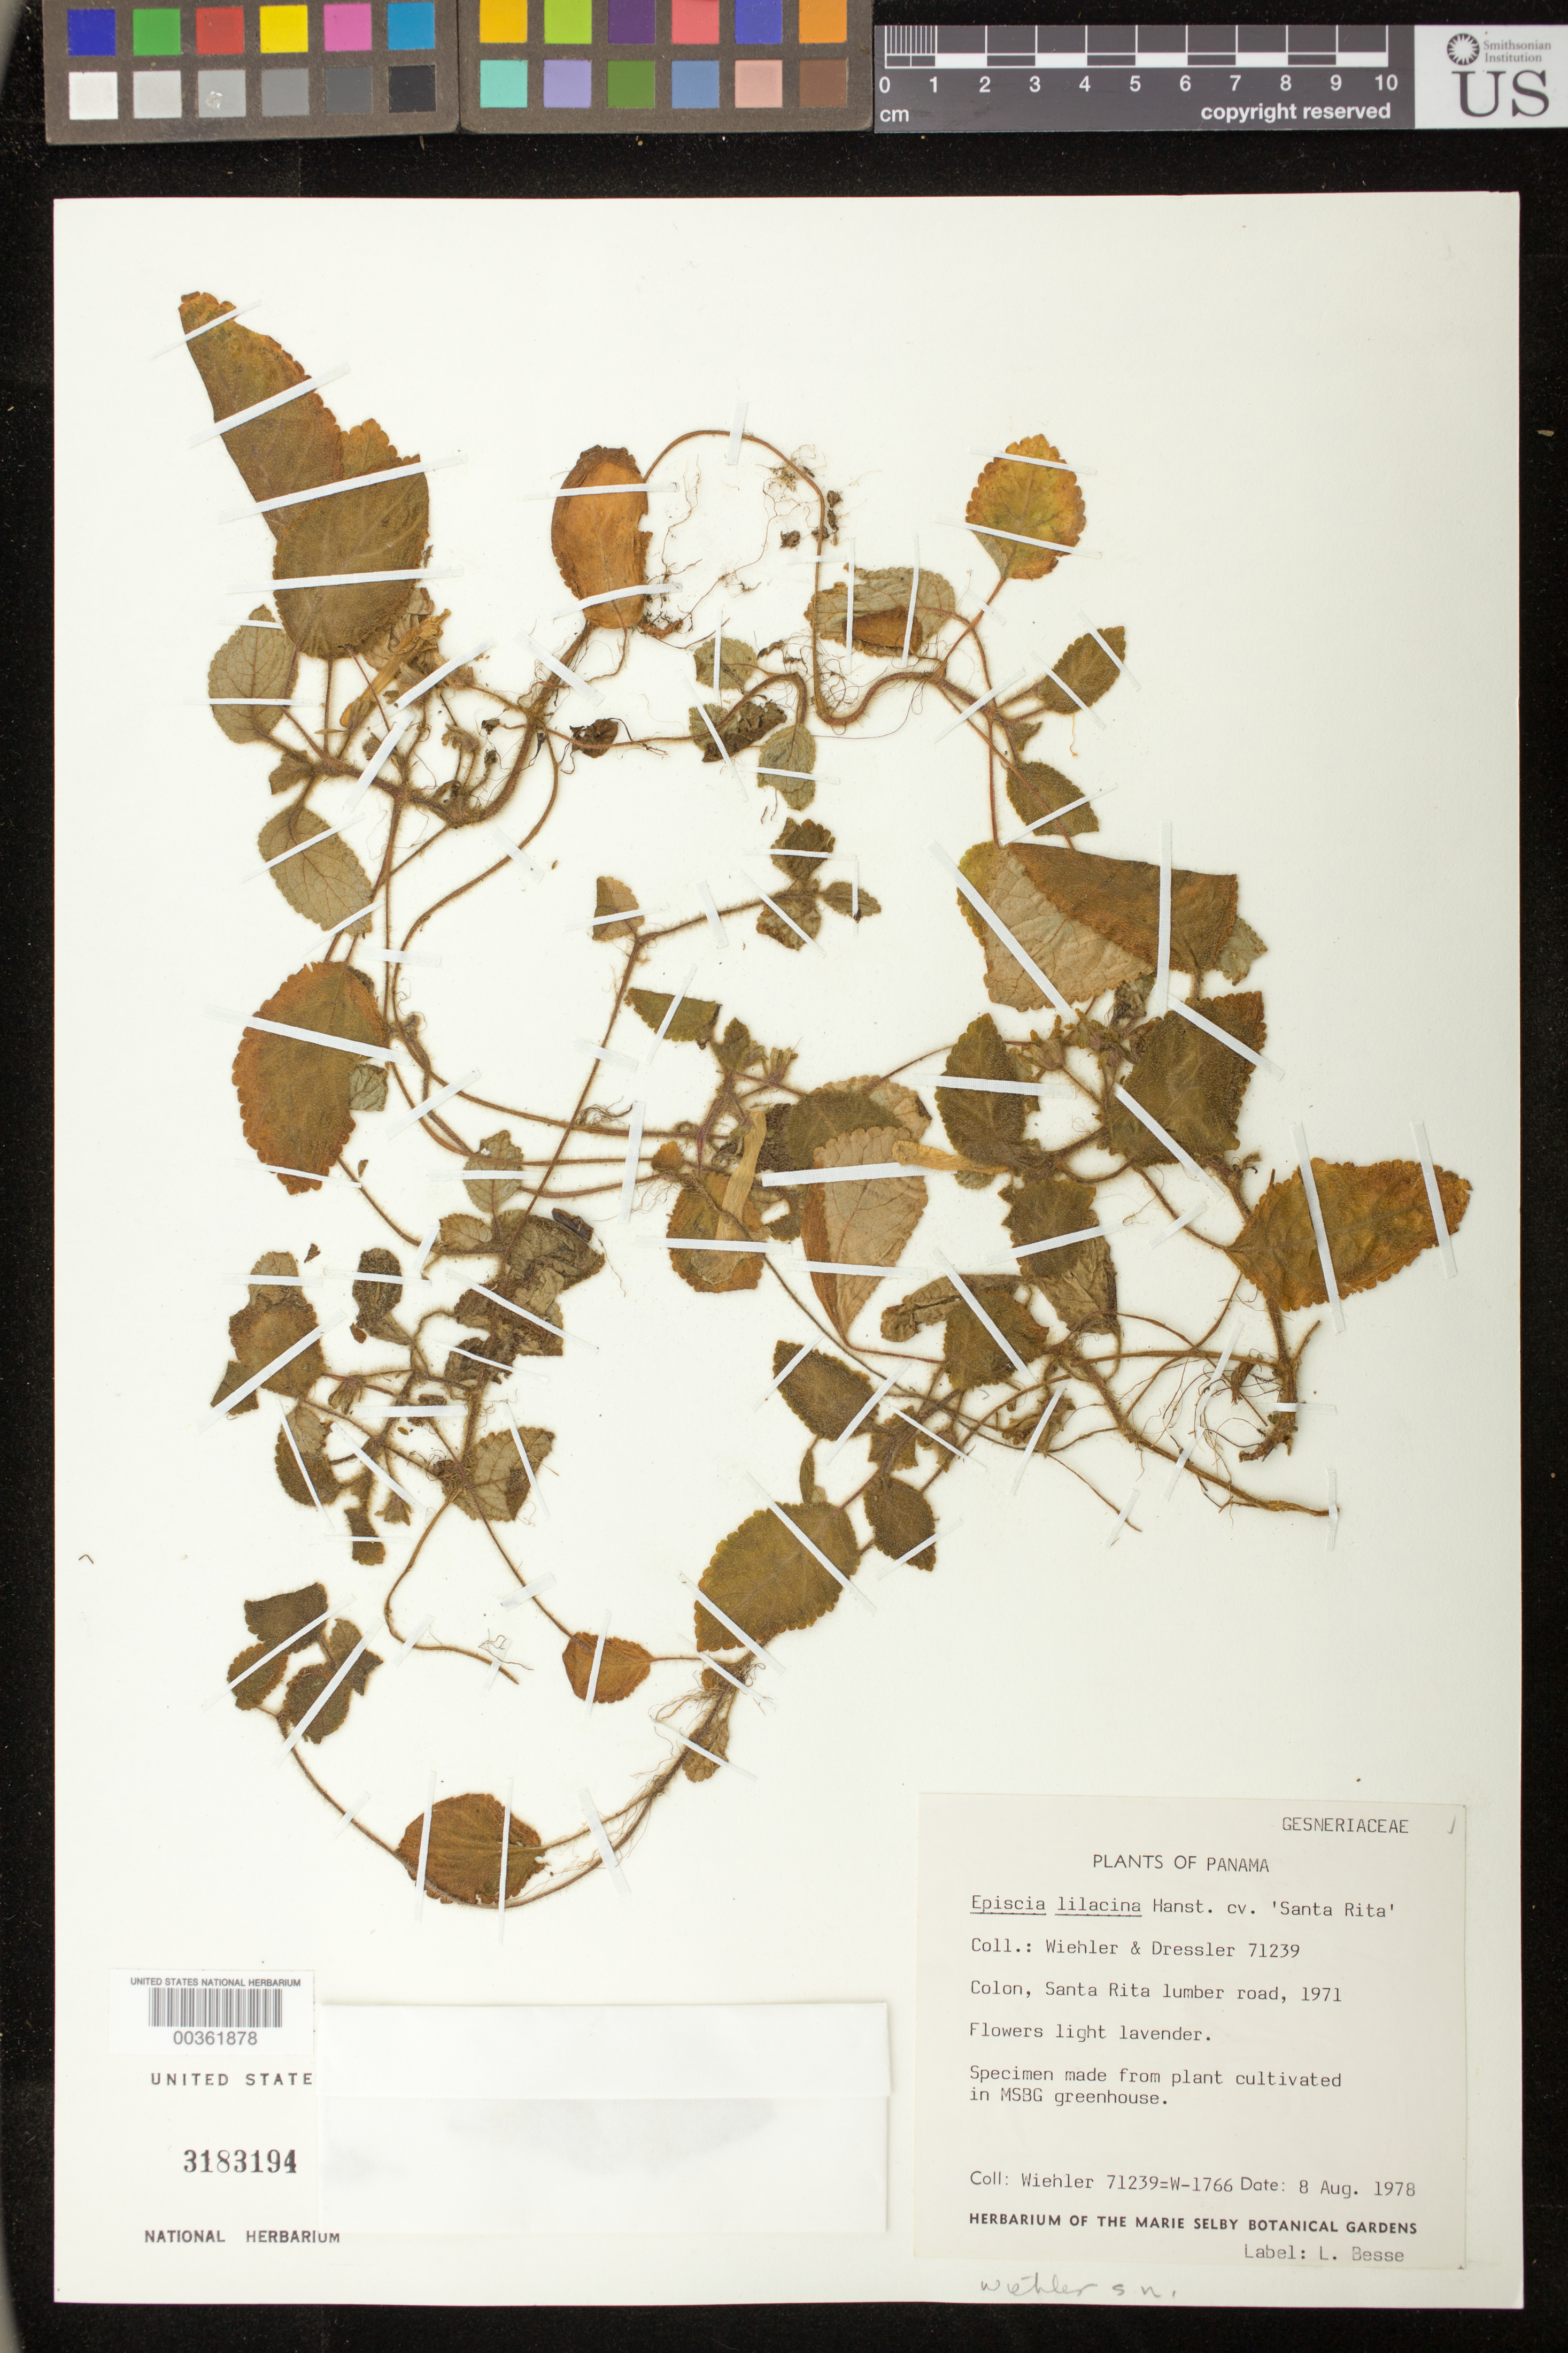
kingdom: Plantae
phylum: Tracheophyta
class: Magnoliopsida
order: Lamiales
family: Gesneriaceae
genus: Episcia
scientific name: Episcia lilacina 'Santa Rita'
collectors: H. J. Wiehler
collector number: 71239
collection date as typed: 08 Aug 1978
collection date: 1978-08-08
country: Panama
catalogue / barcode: US 3183194